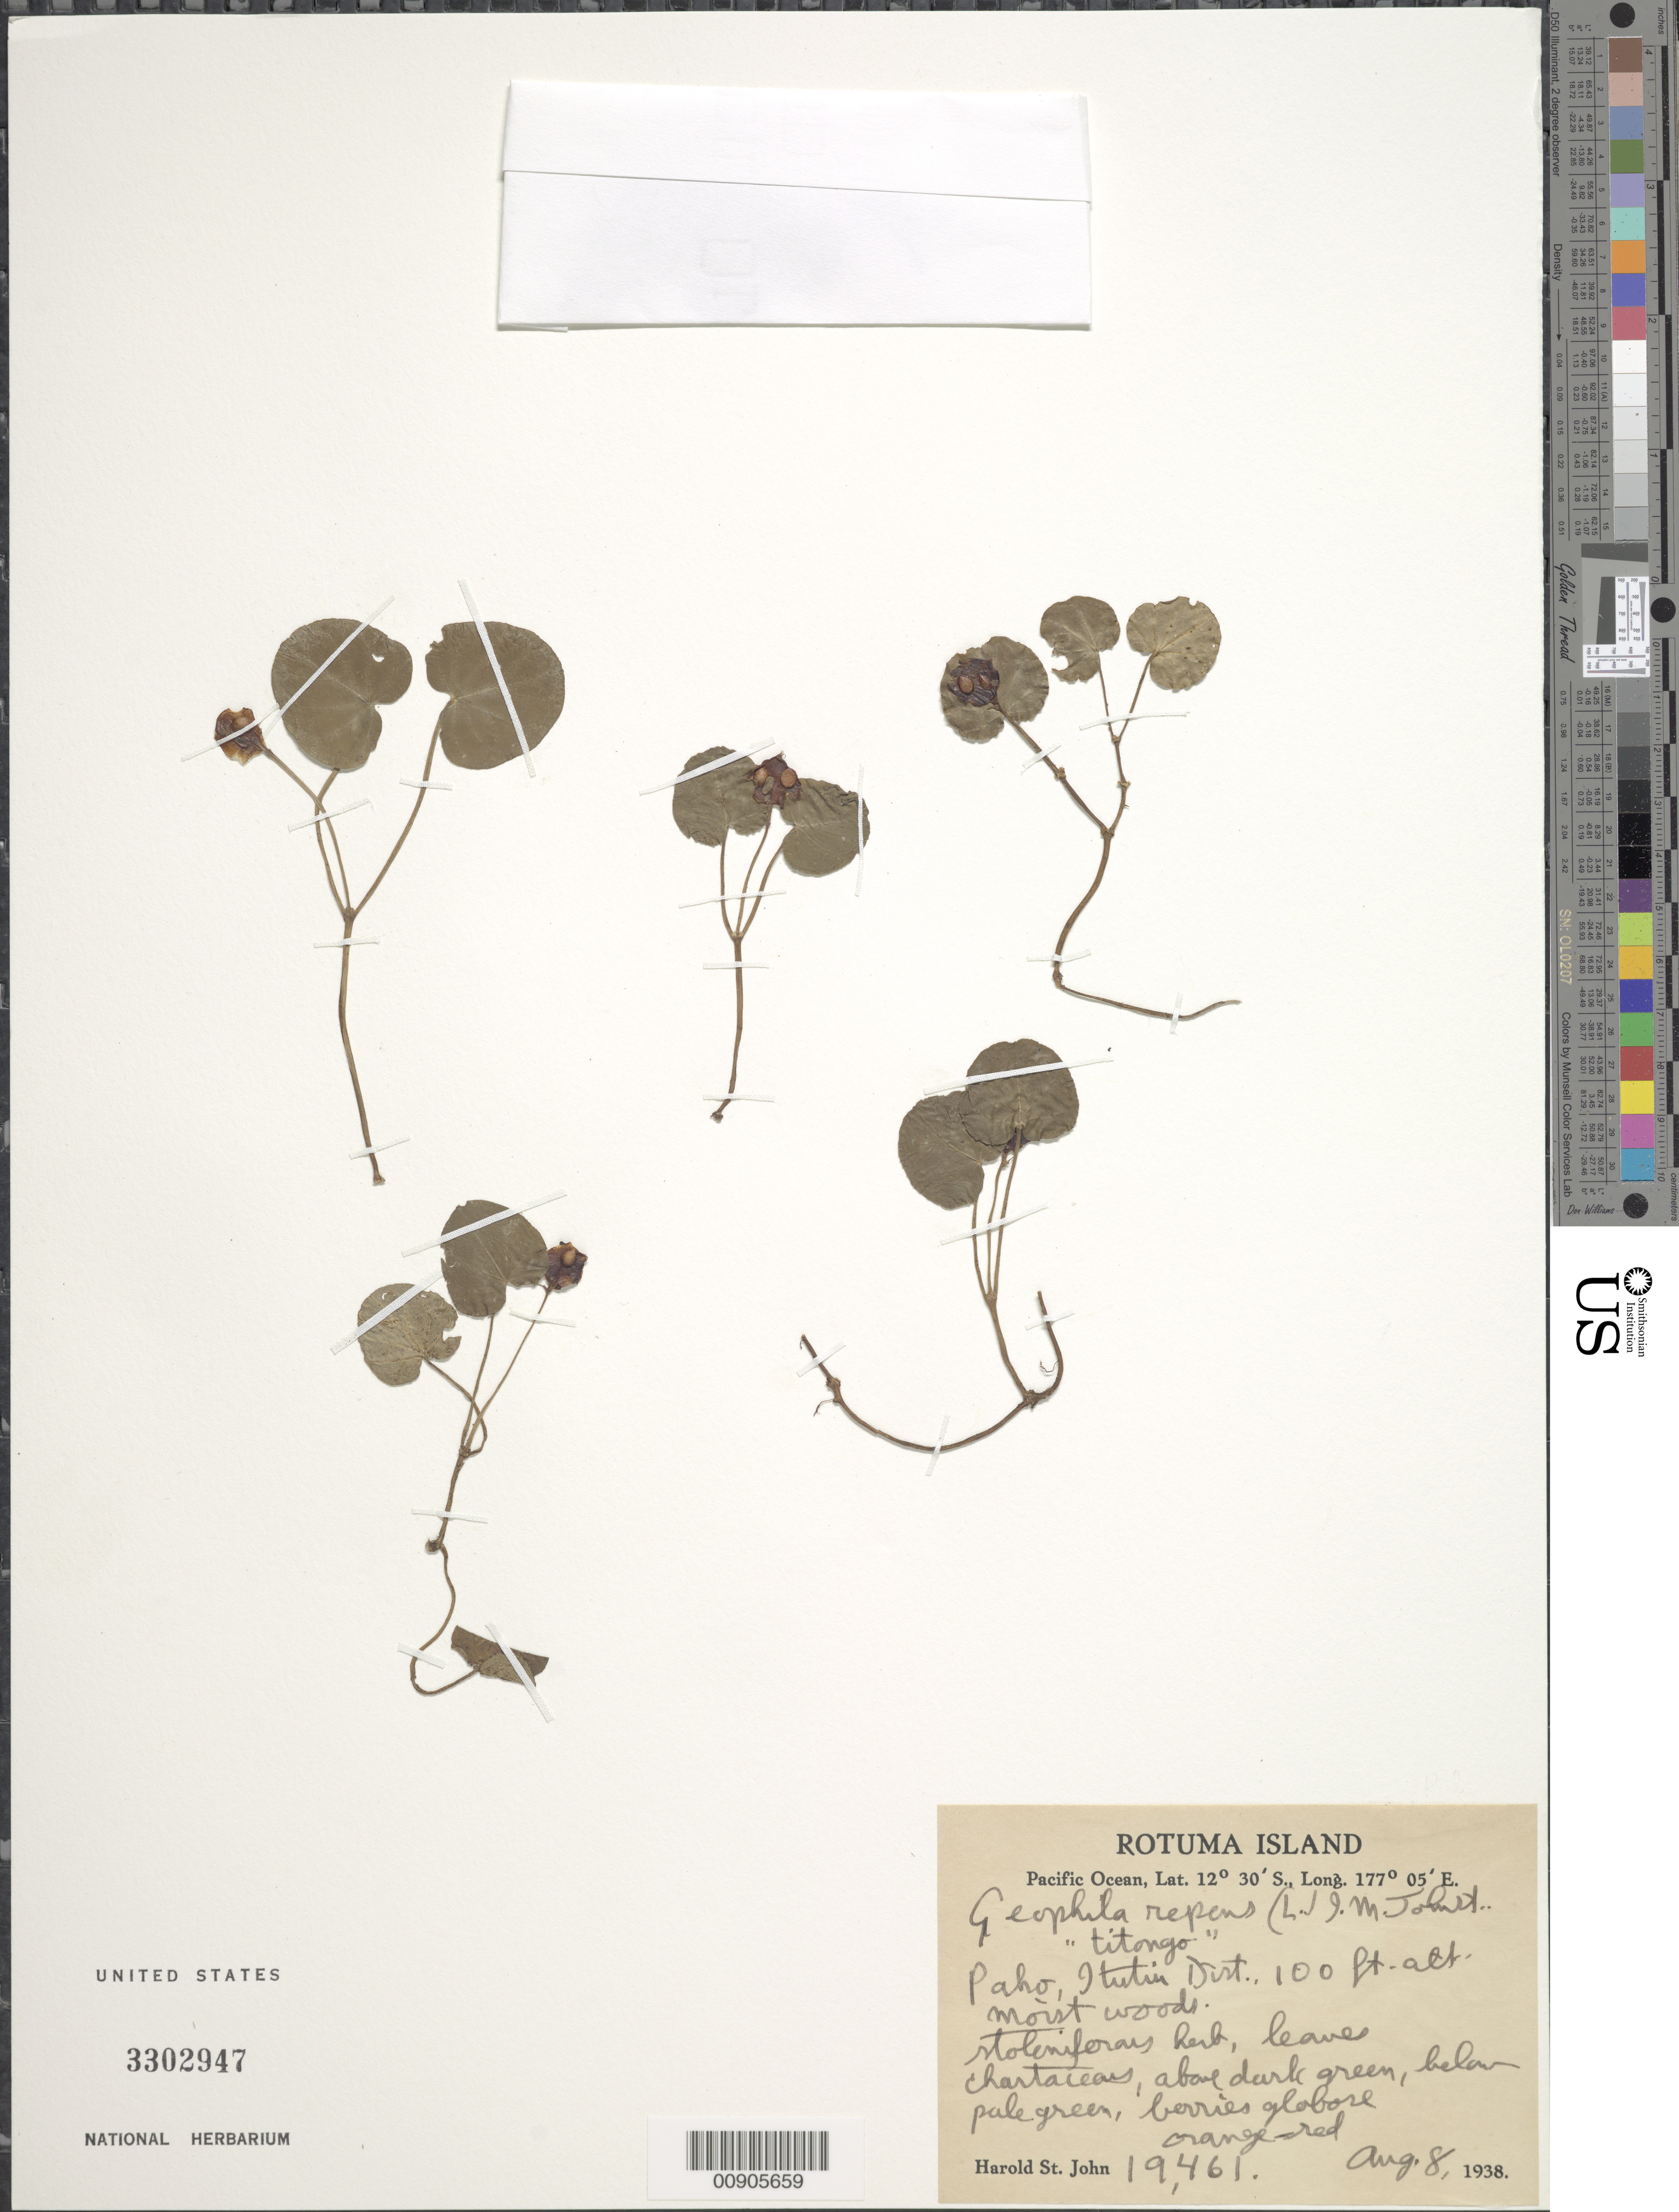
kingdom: Plantae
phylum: Tracheophyta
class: Magnoliopsida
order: Gentianales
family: Rubiaceae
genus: Geophila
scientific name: Geophila repens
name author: (L.) I.M. Johnst.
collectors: H. St. John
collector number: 19461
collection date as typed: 08 Aug 1938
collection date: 1938-08-08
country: Fiji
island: Rotuma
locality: Itutiu District, Paho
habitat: Moist woods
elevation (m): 30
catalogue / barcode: US 3302947